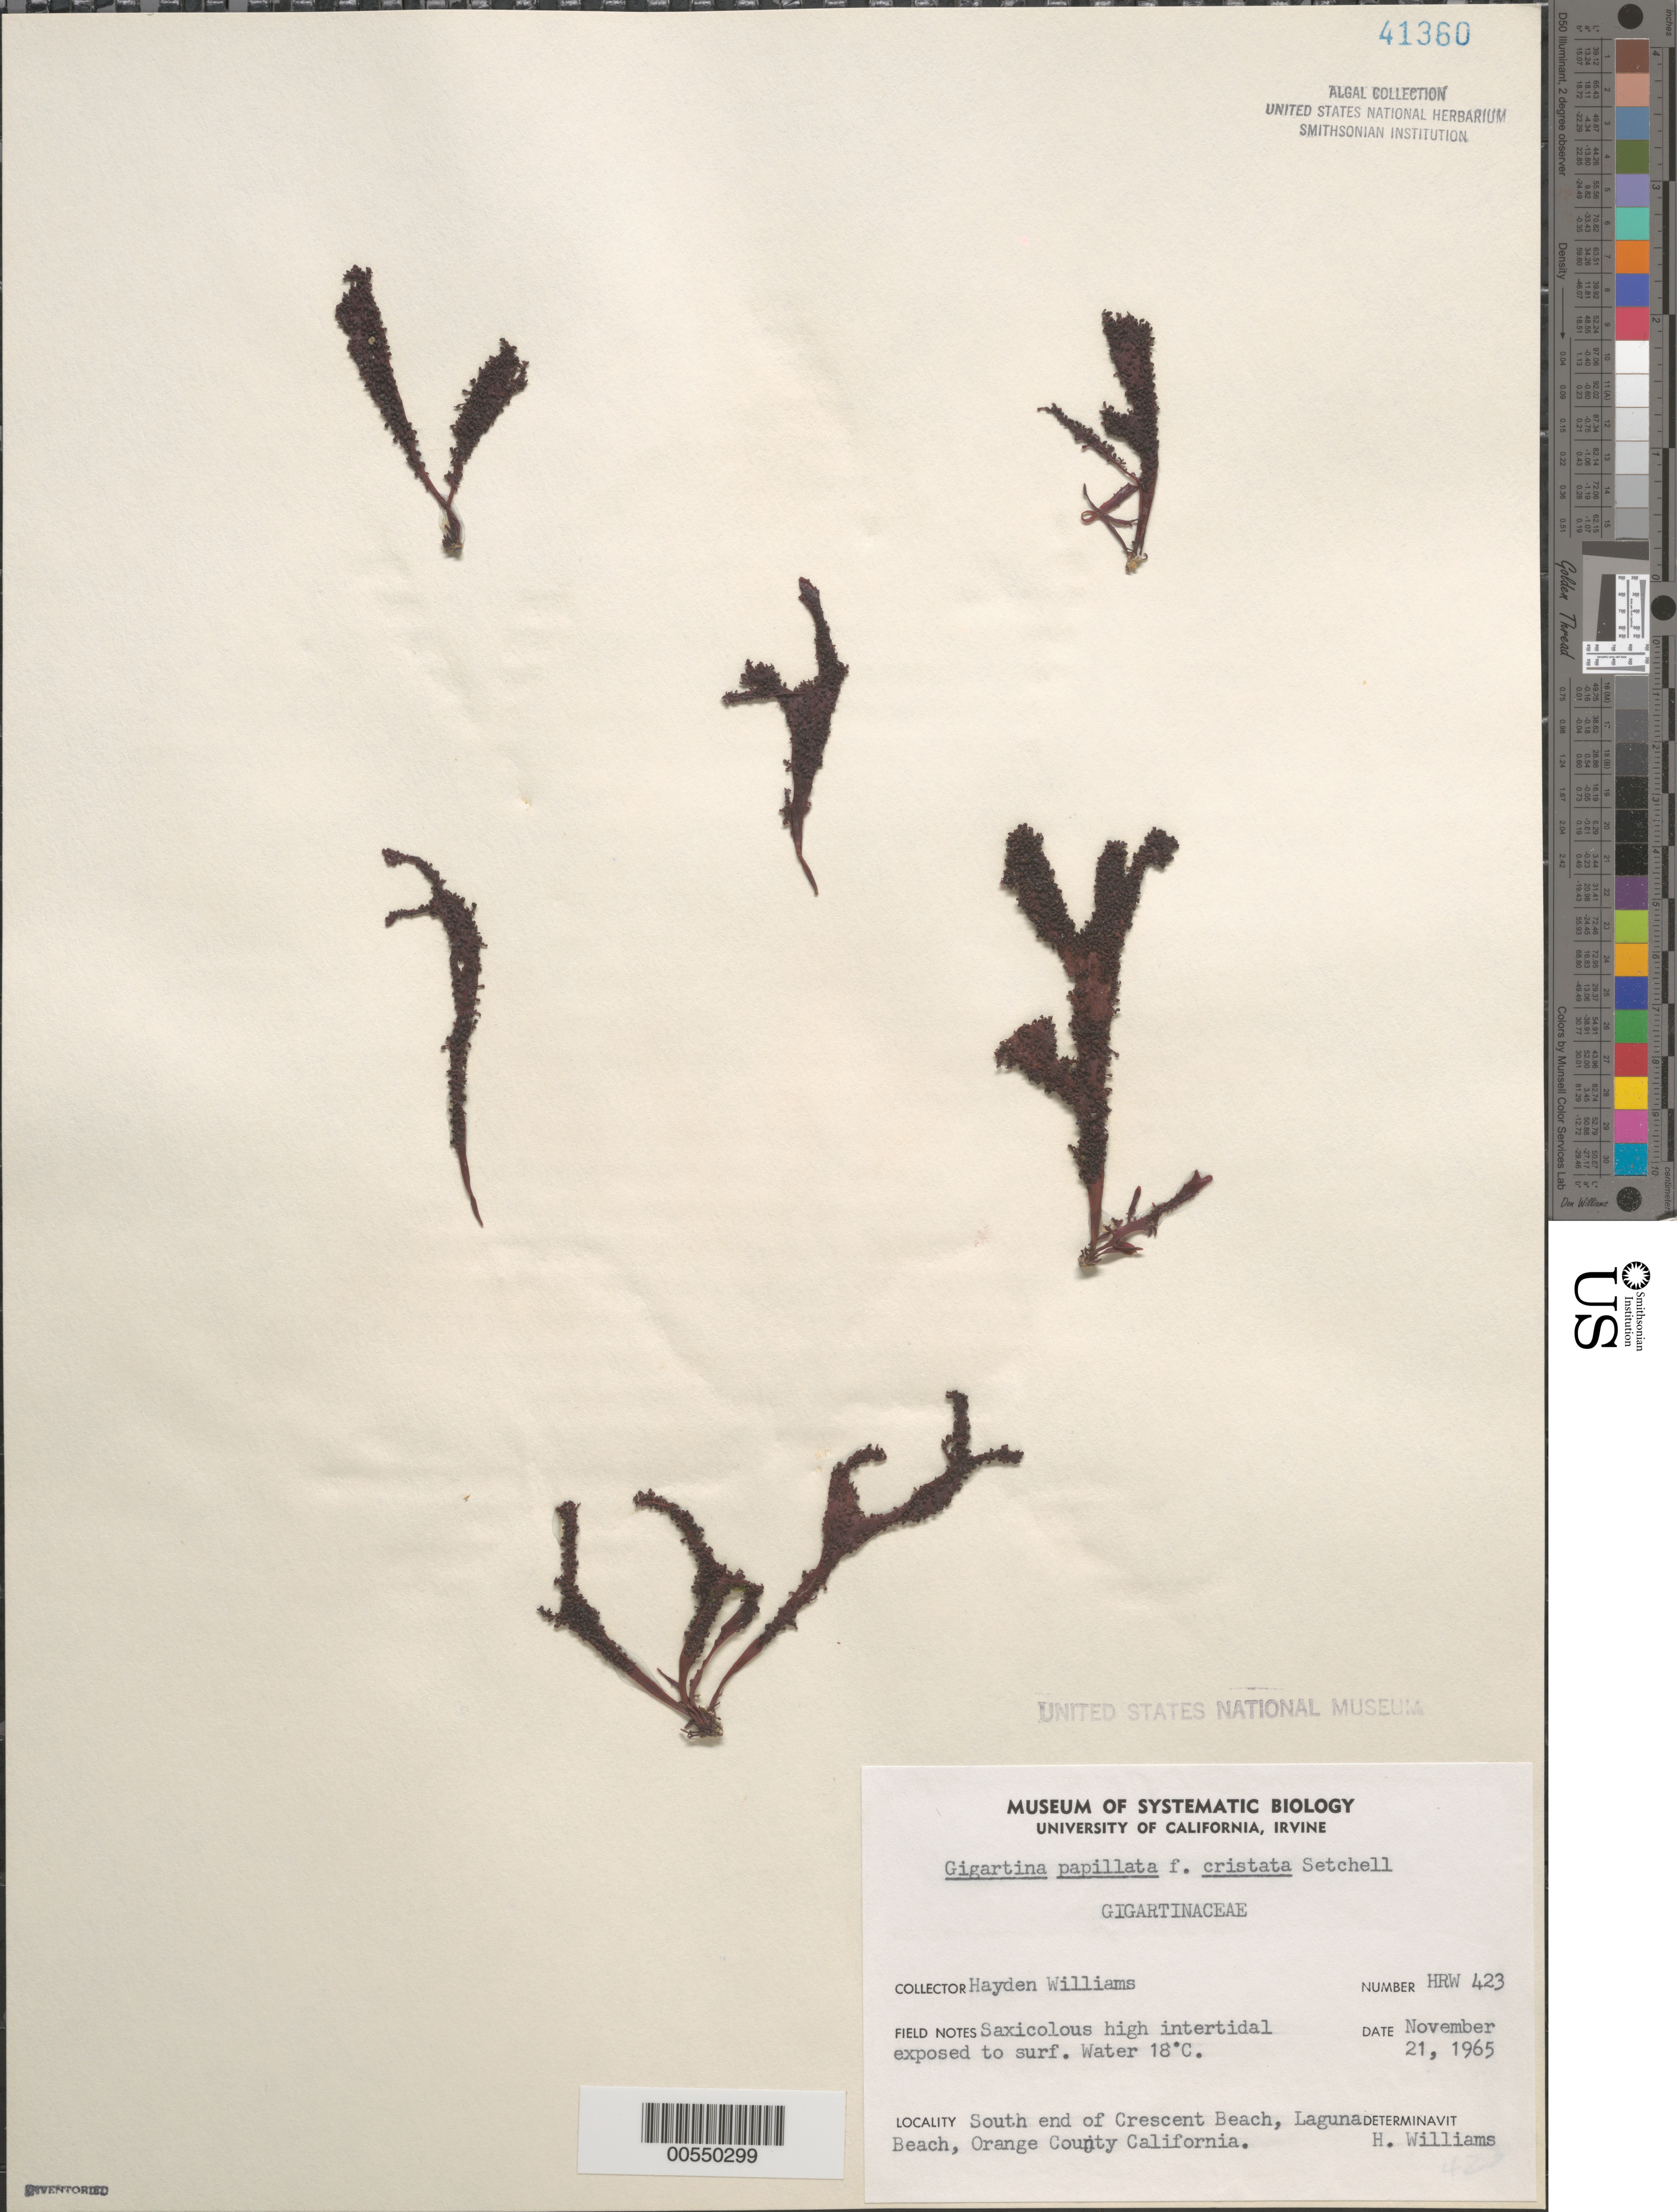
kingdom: Plantae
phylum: Rhodophyta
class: Florideophyceae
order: Gigartinales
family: Phyllophoraceae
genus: Mastocarpus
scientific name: Mastocarpus papillatus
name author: (C. Agardh) Kütz.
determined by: Algae name updating Project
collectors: H. R. Williams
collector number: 423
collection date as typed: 21 Nov 1965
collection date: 1965-11-21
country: United States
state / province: California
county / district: Orange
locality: Crescent Beach, Laguna Beach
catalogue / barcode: US 41360